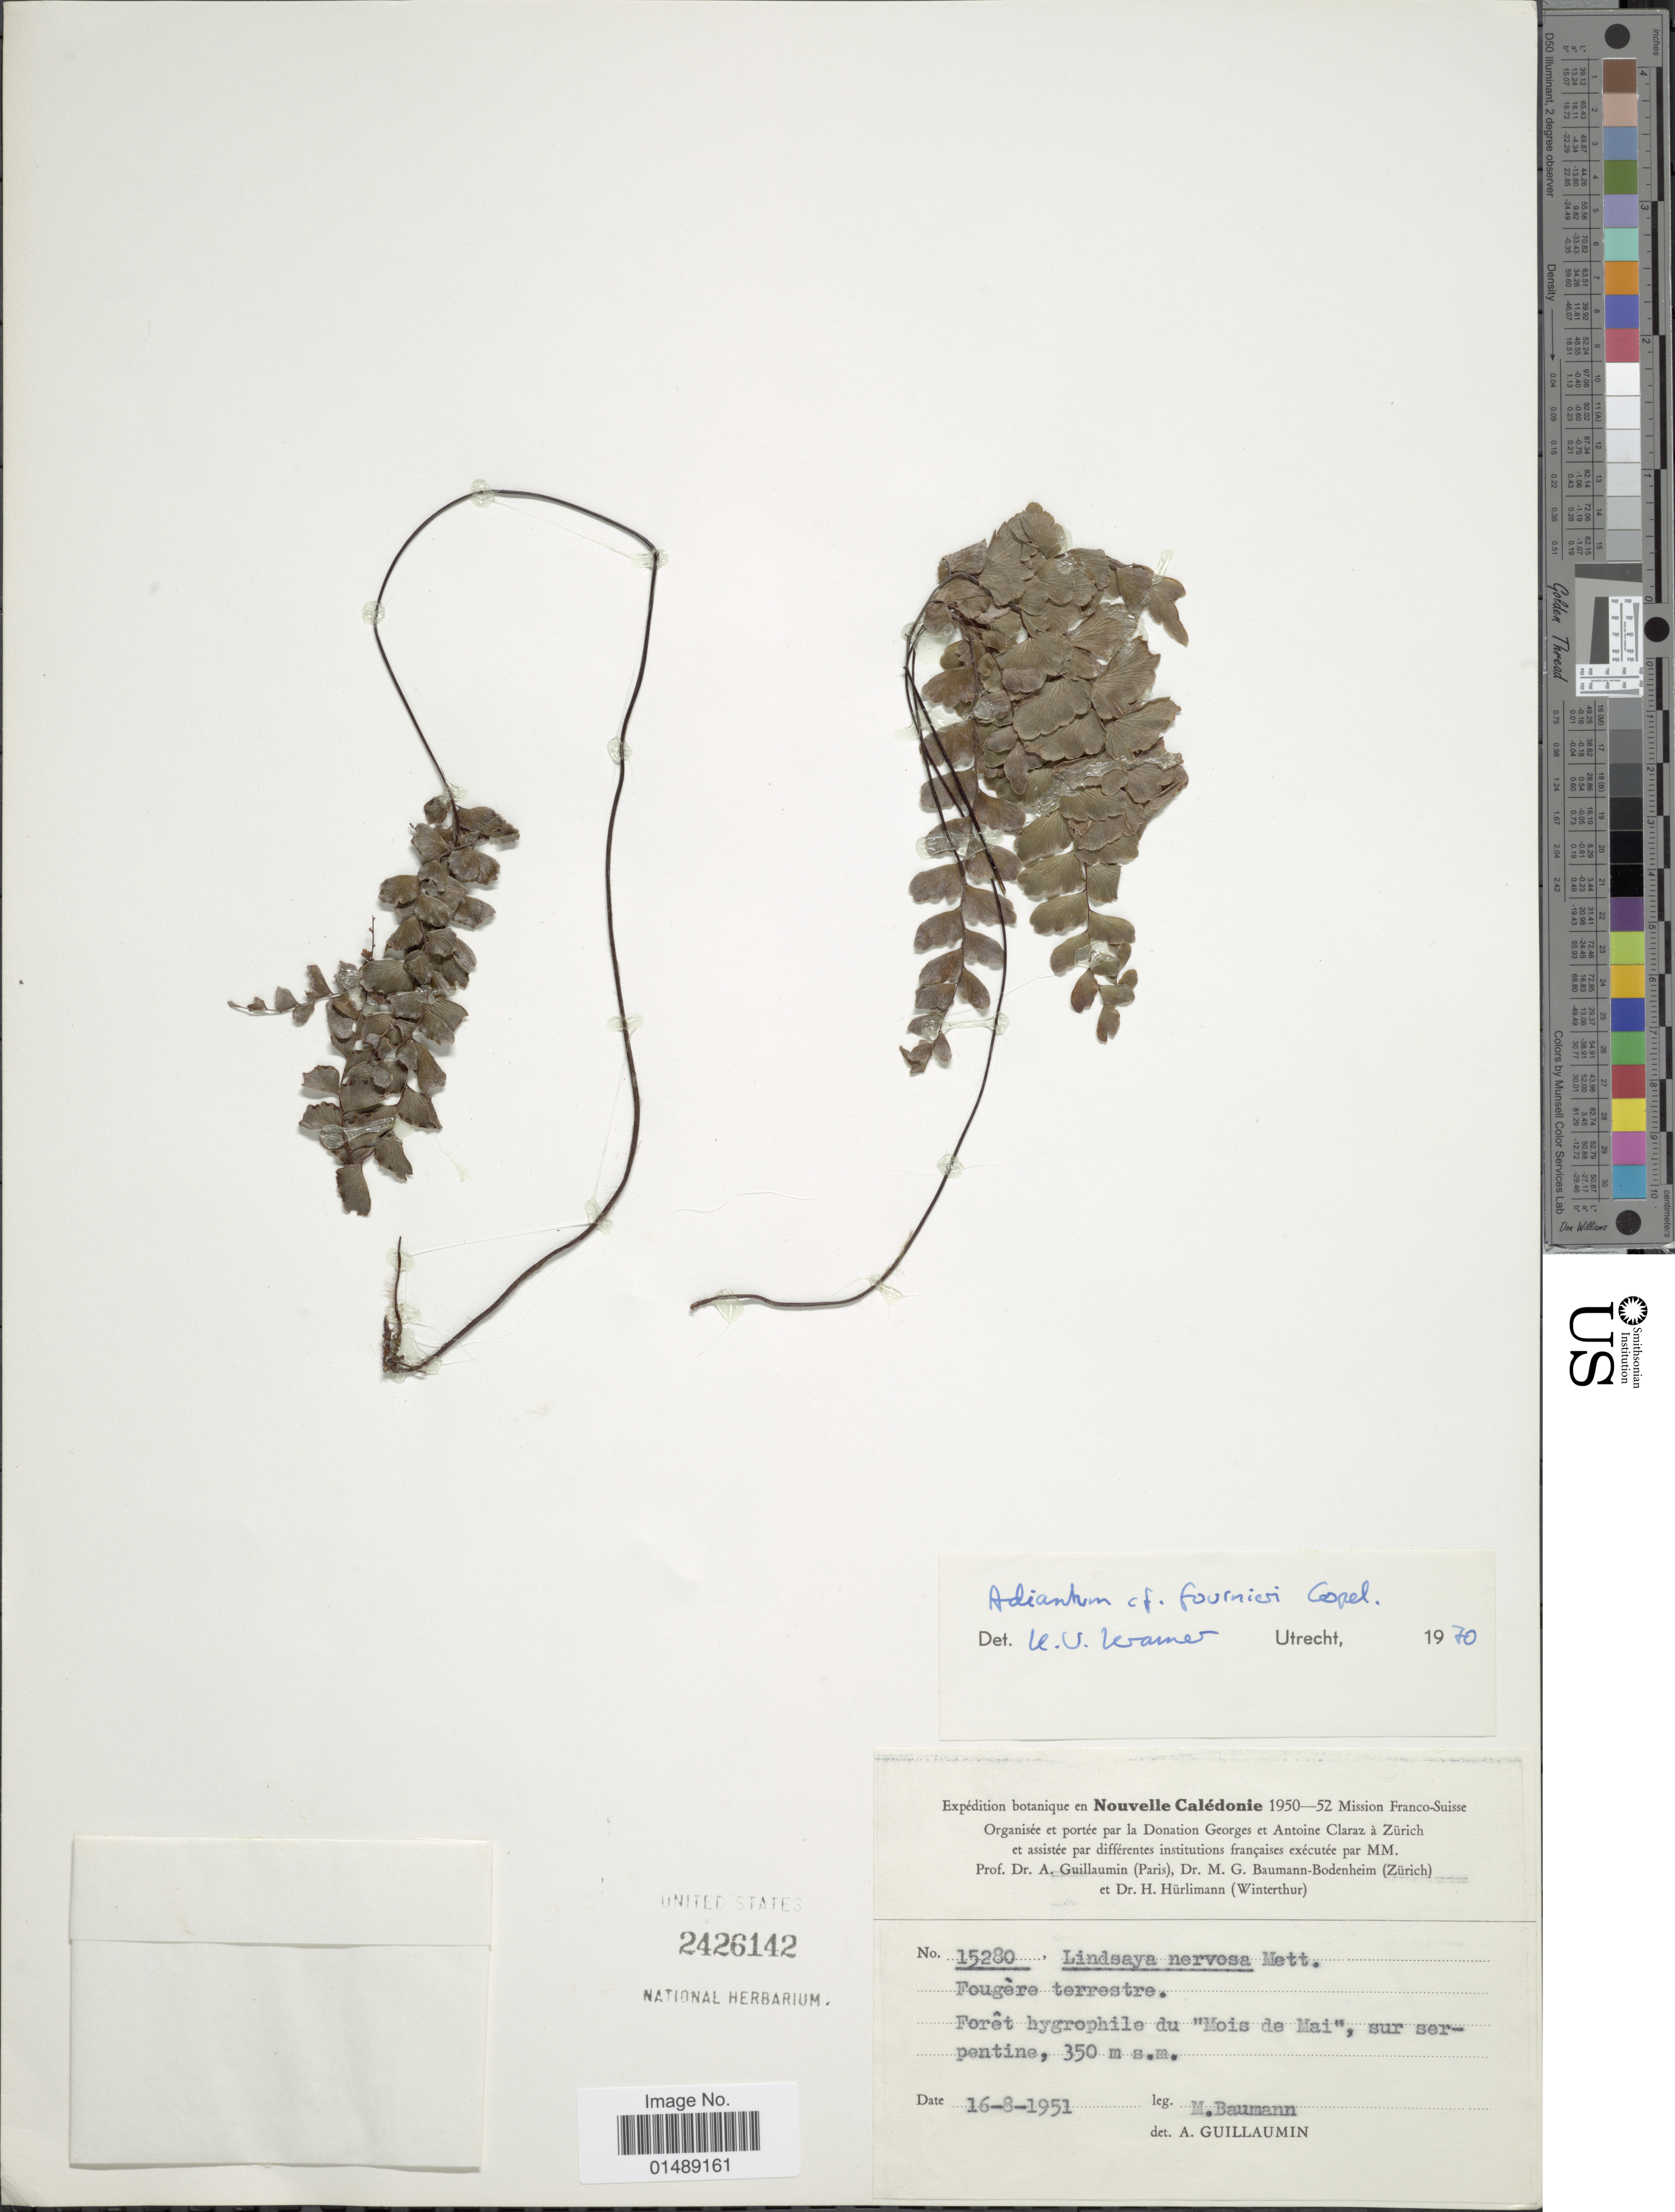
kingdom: Plantae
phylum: Tracheophyta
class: Polypodiopsida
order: Polypodiales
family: Pteridaceae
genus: Adiantum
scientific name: Adiantum fournieri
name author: Copel.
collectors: M. Baumann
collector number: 15280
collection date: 1951-08-16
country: New Caledonia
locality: Nouvelle Caledonie, Lindsaye nervosa Mett. Fougere terrestre. Foret hygrophile du "Mois de Mai", sur serpentine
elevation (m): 350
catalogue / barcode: US 2426142